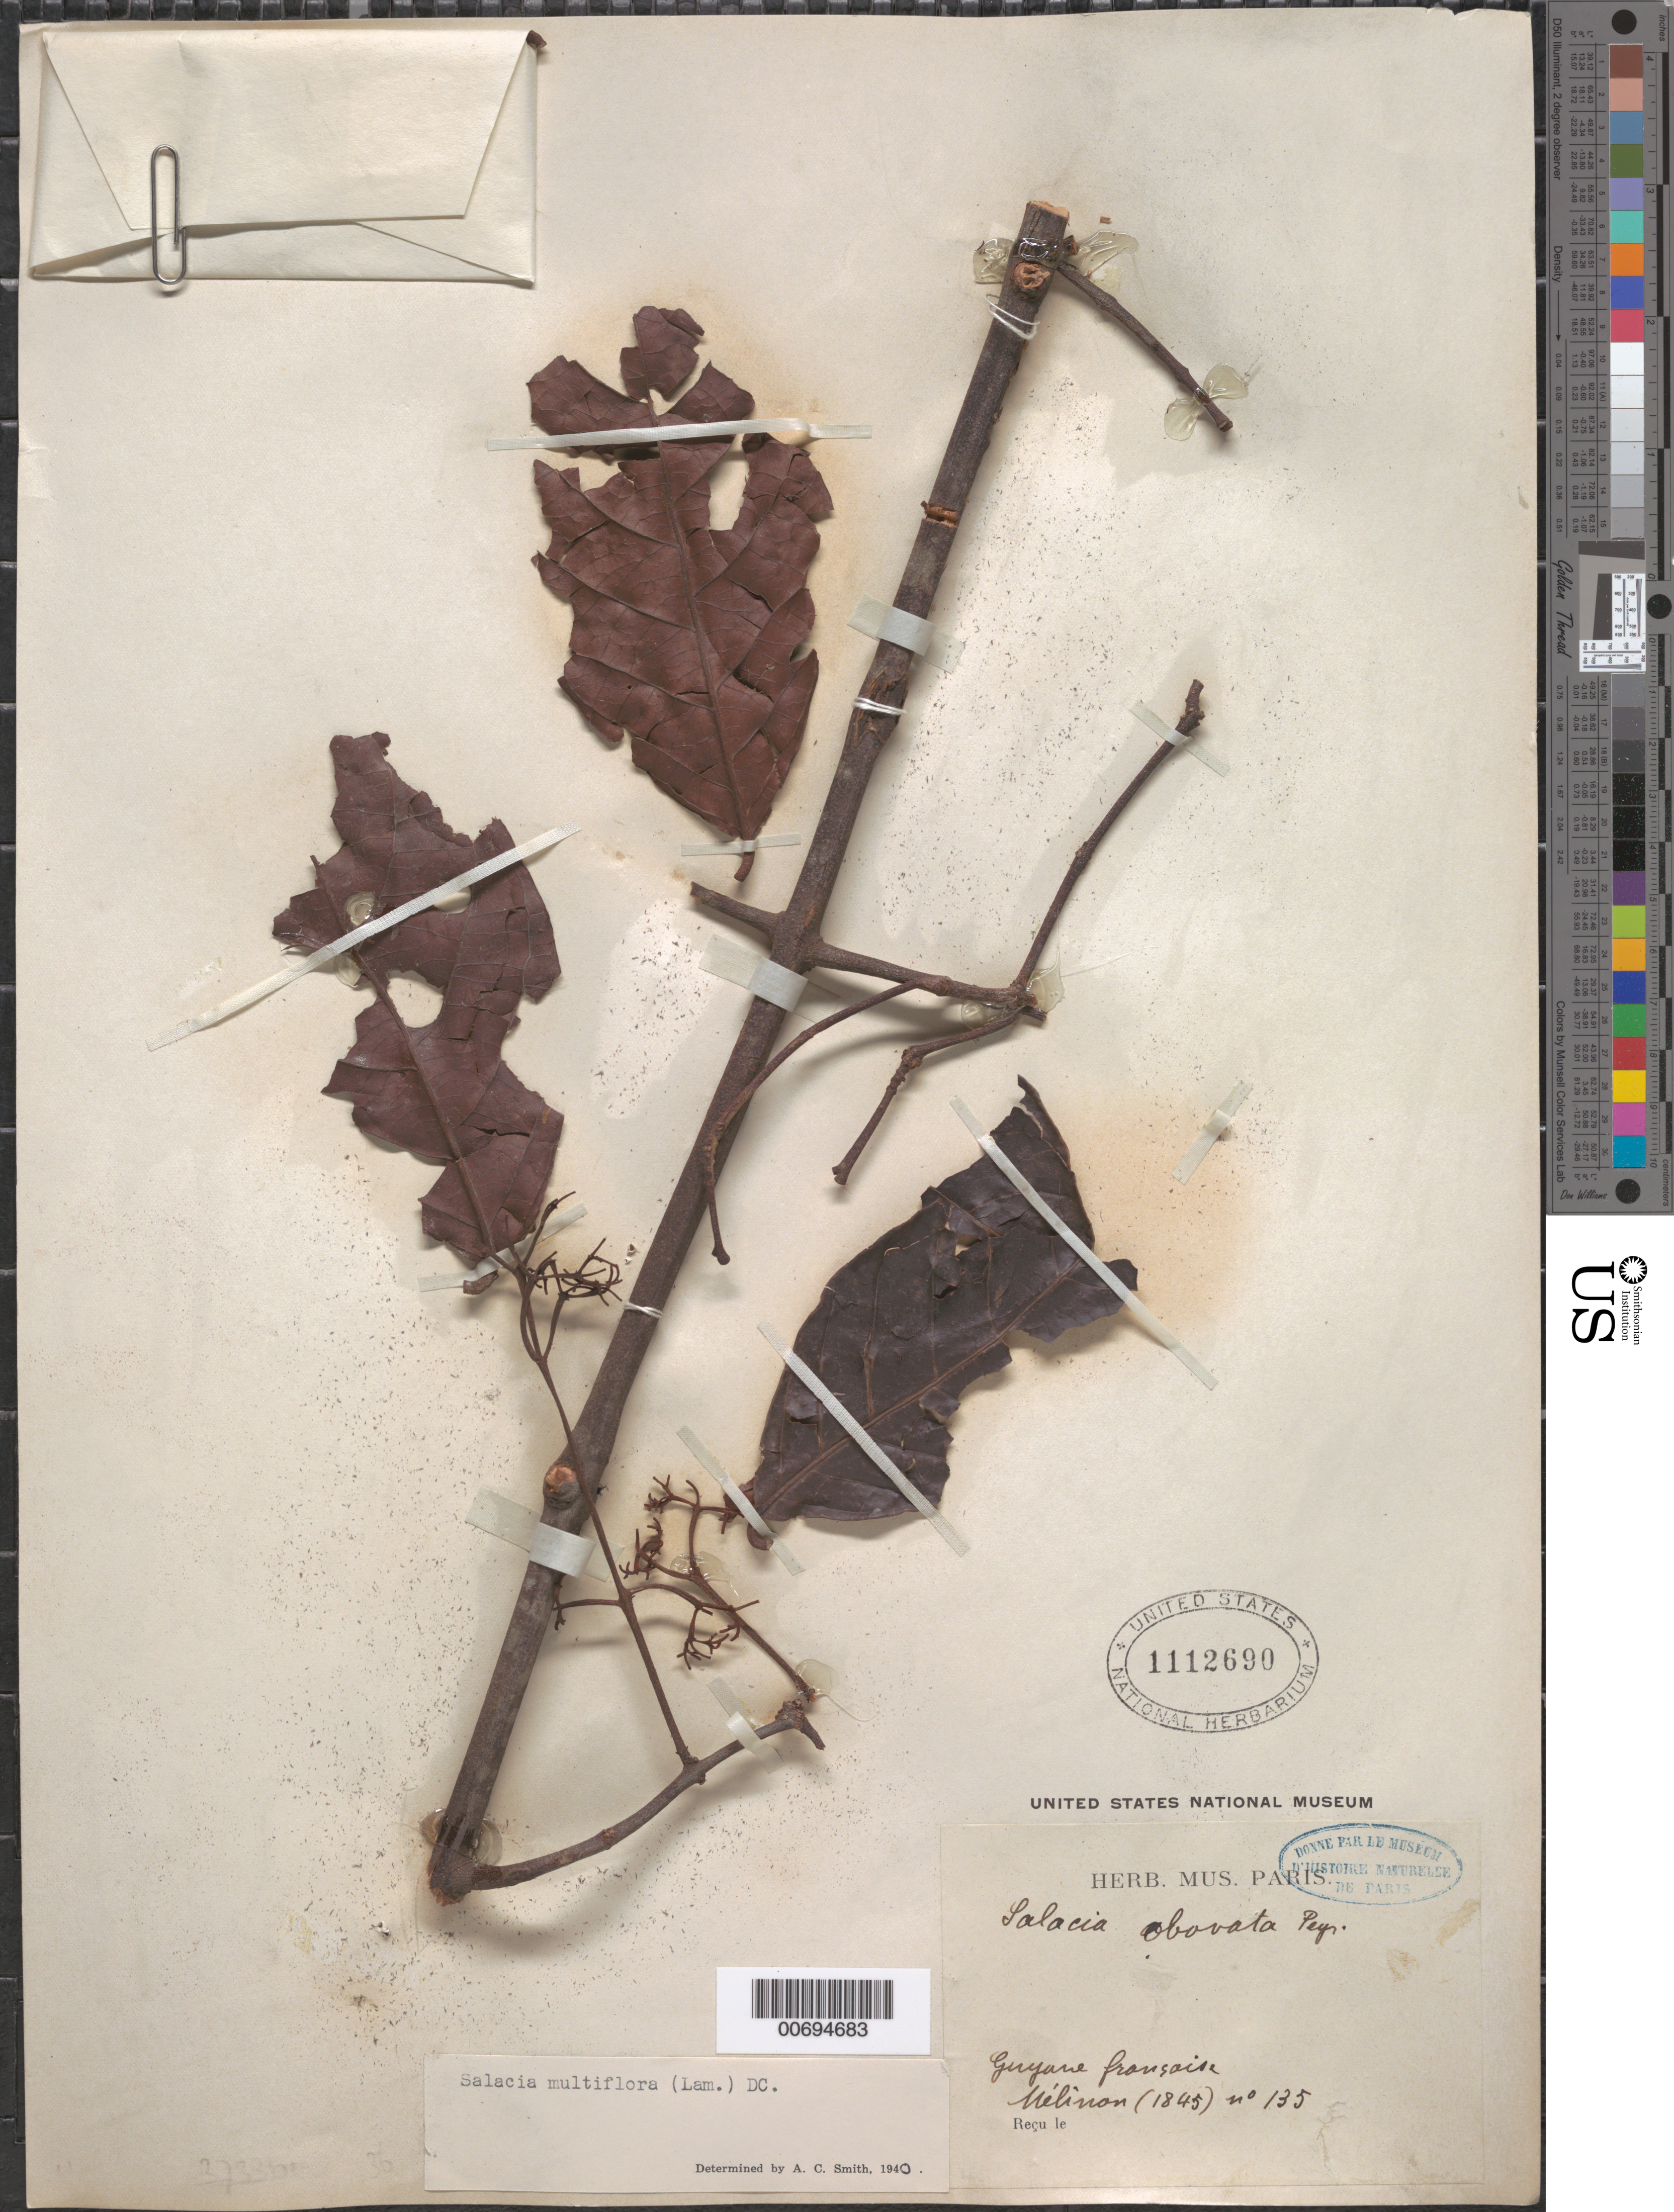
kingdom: Plantae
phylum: Tracheophyta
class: Magnoliopsida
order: Celastrales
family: Celastraceae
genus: Salacia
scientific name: Salacia multiflora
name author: (Lam.) DC.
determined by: Smith, A. C.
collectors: E. Mélinon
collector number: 135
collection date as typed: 1845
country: French Guiana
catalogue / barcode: US 1112690